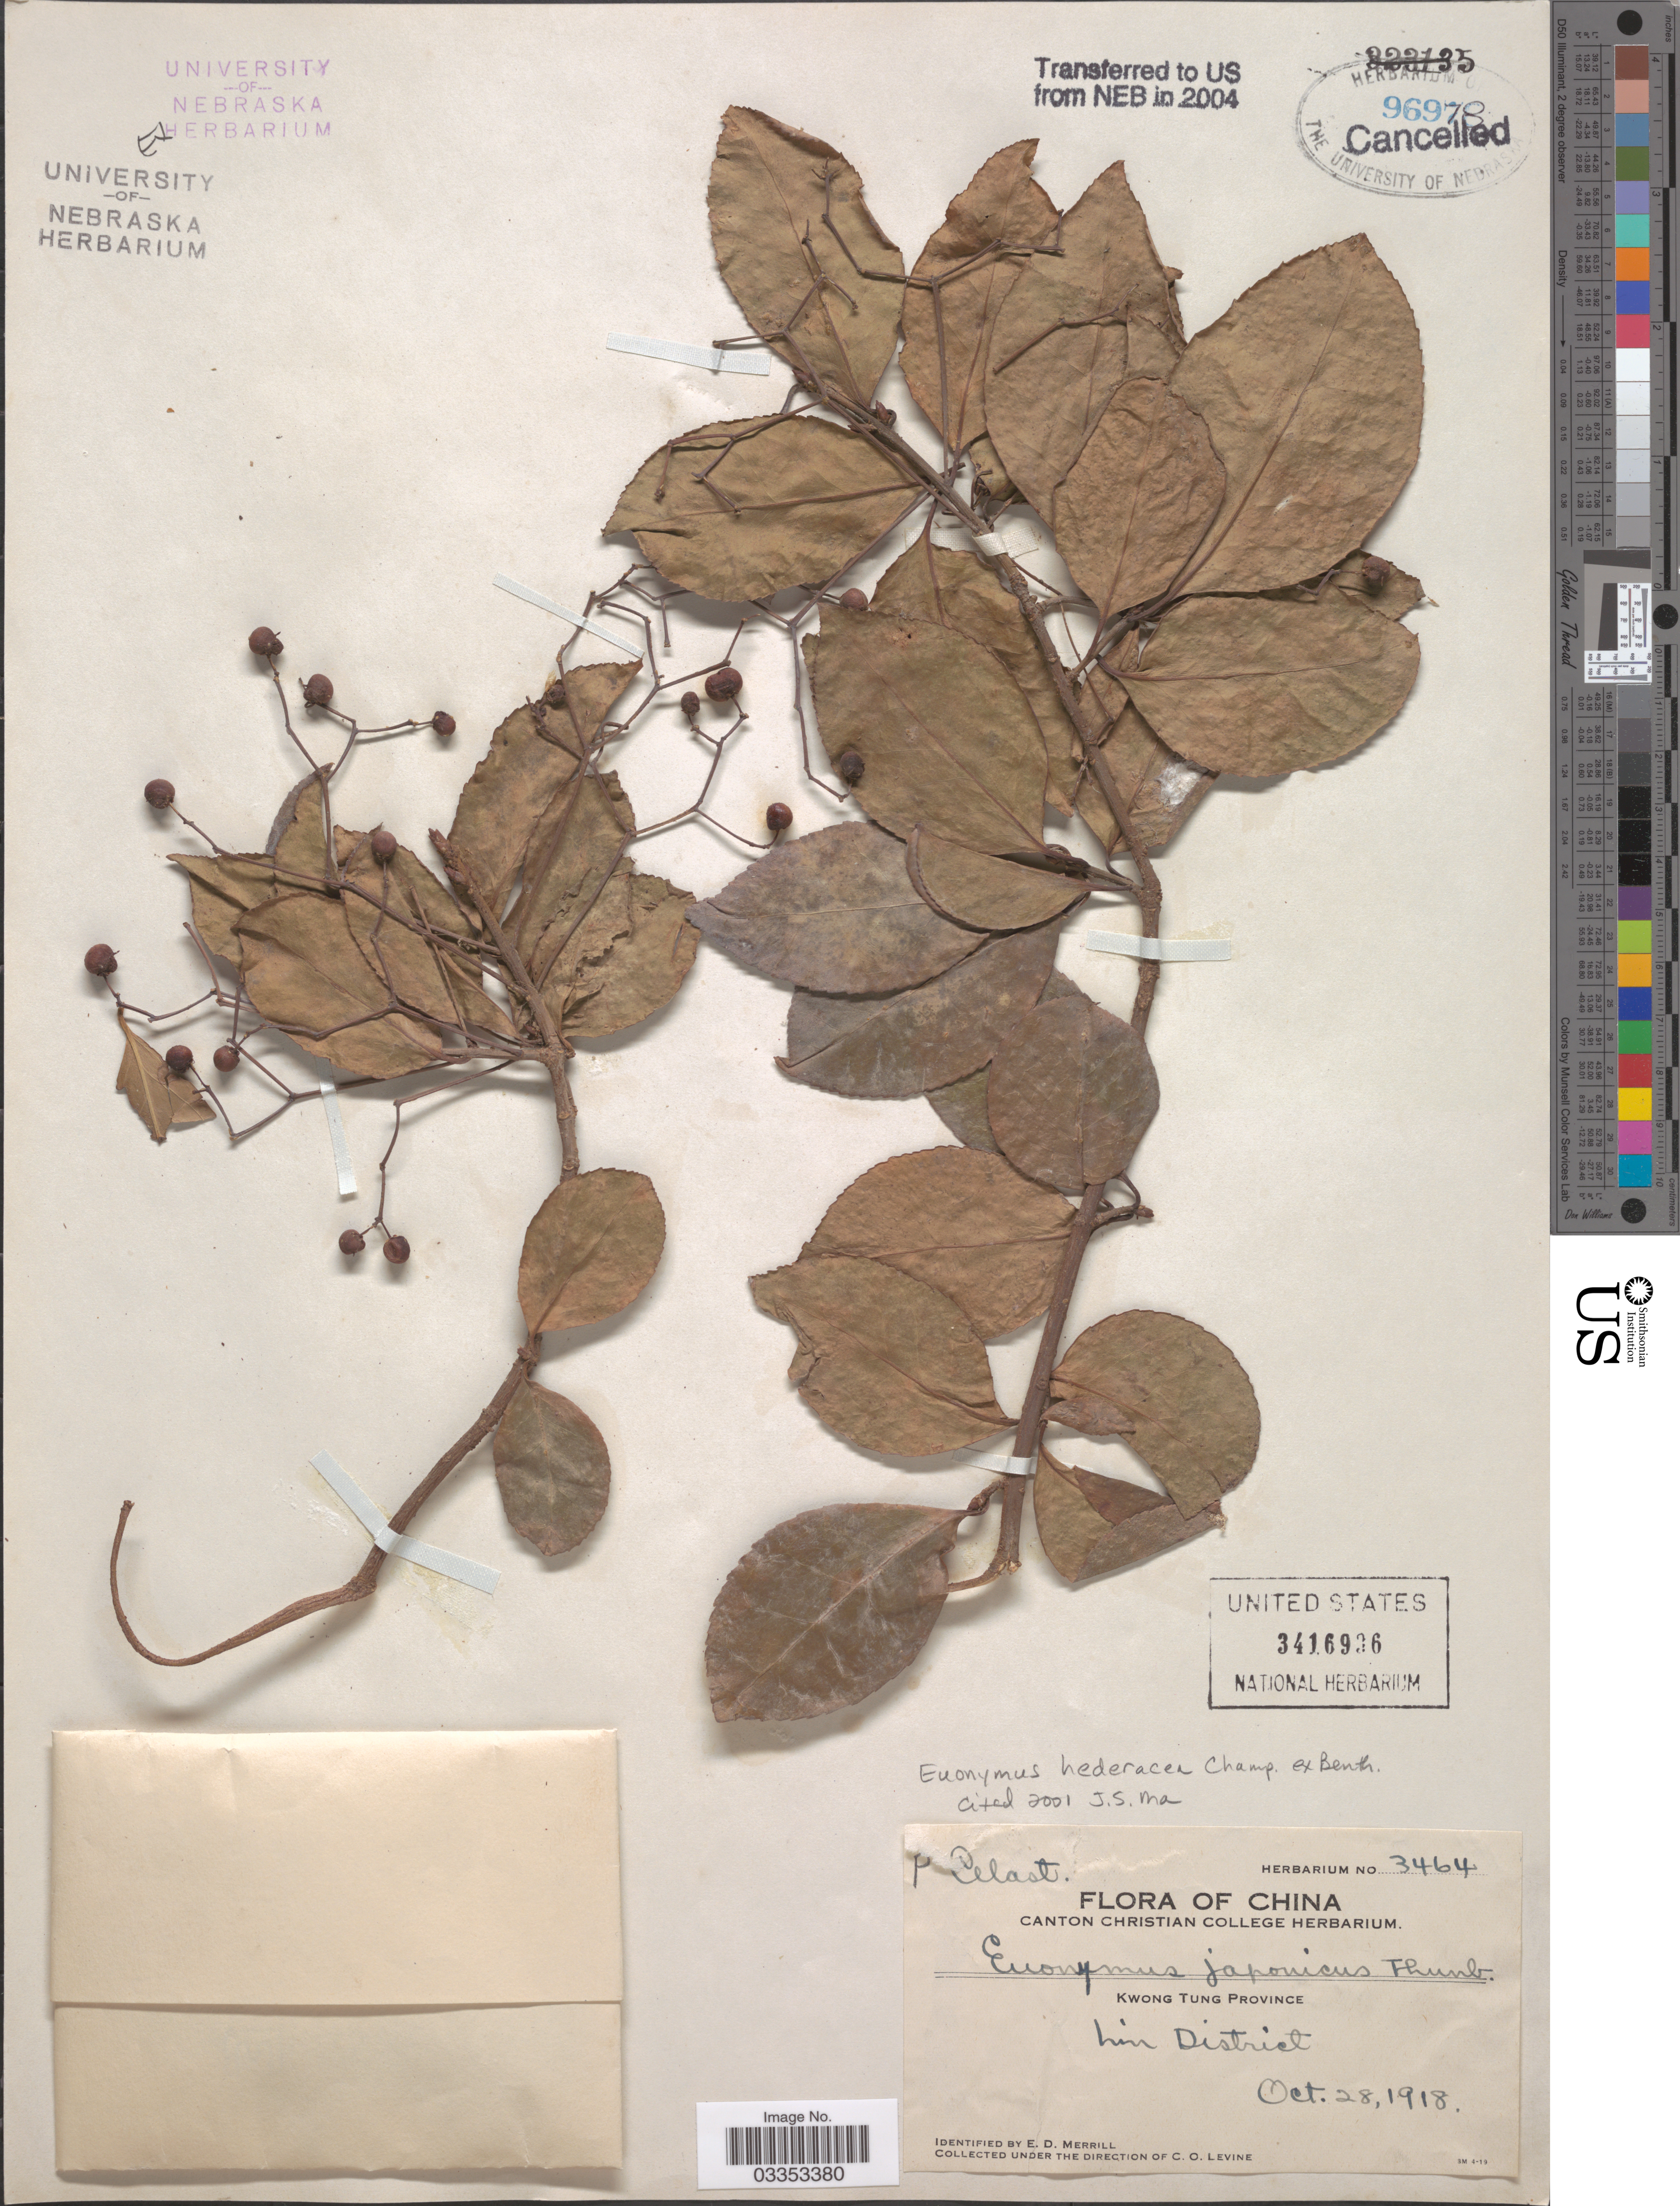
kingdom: Plantae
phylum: Tracheophyta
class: Magnoliopsida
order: Celastrales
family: Celastraceae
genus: Euonymus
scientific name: Euonymus hederaceus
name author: Champ. ex Benth.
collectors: C. O. Levine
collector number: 3464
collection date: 1918-10-28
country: China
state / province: Guangdong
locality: Kwong Tung Province. Lin District.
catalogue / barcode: US 3416936